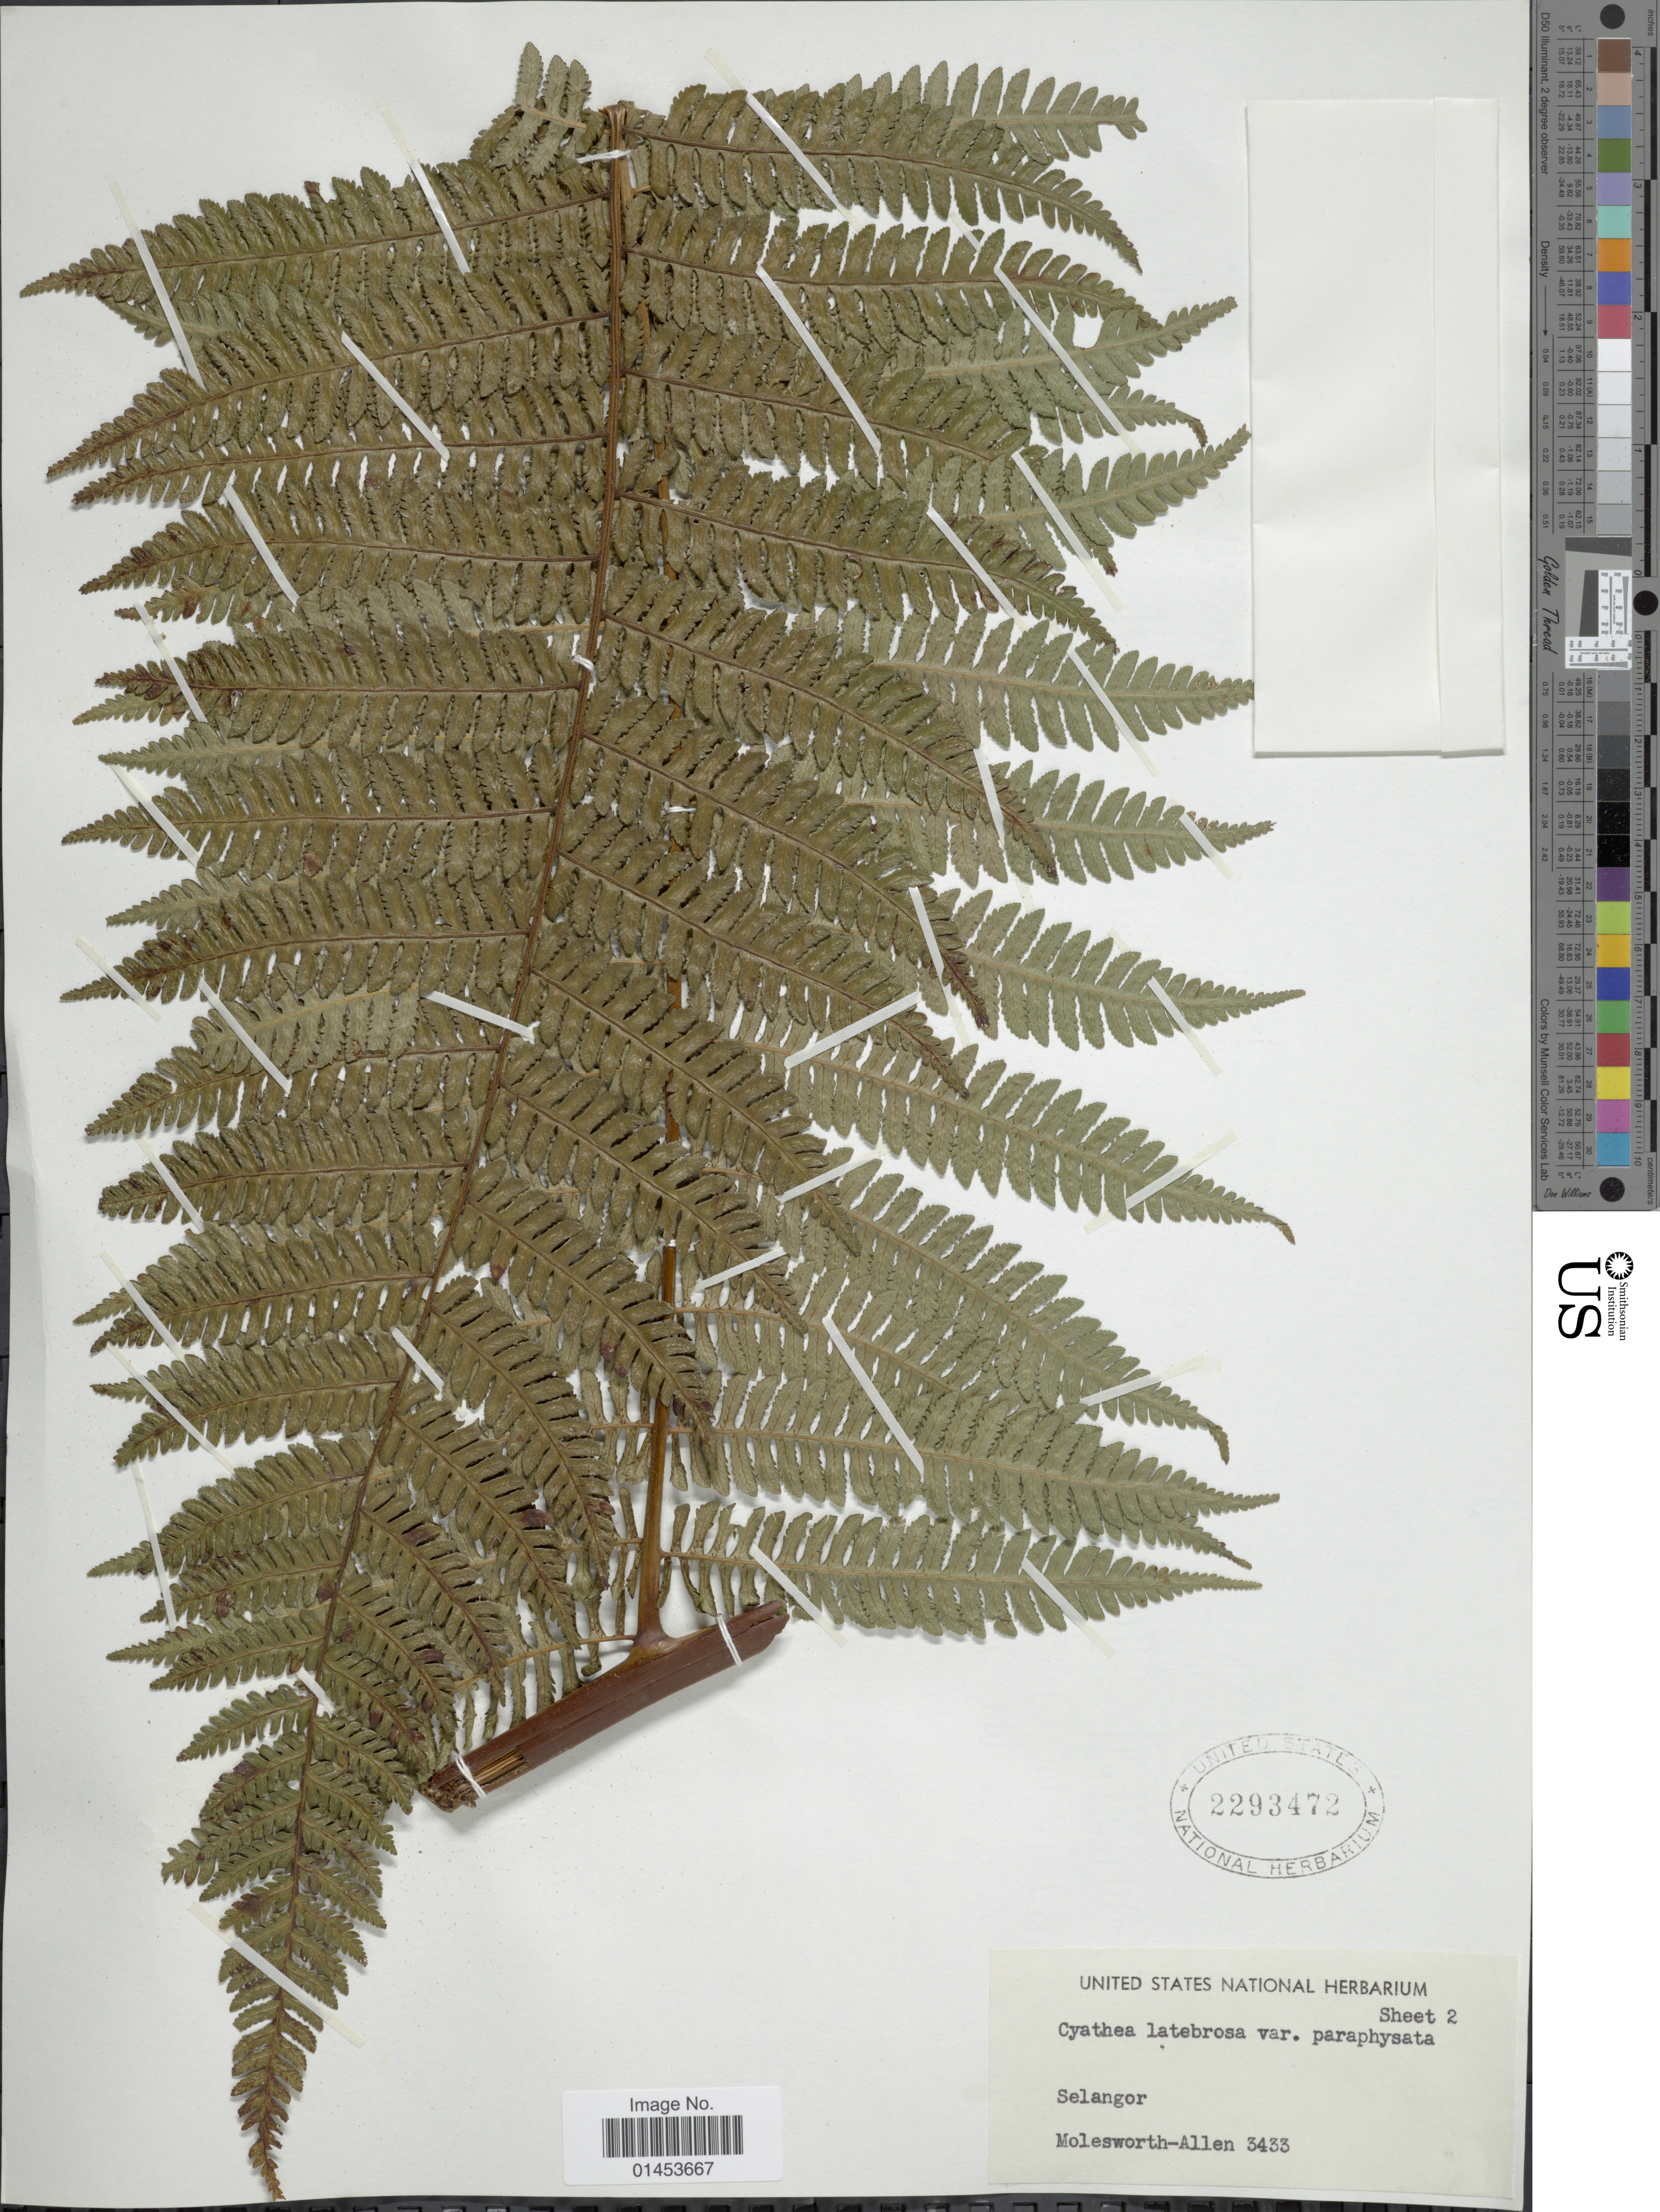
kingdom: Plantae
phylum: Tracheophyta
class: Polypodiopsida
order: Cyatheales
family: Cyatheaceae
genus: Cyathea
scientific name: Cyathea latebrosa var. paraphysata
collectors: B. E. G. Molesworth-Allen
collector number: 3433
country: Malaysia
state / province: Selangor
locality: Selangor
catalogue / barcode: US 2293472